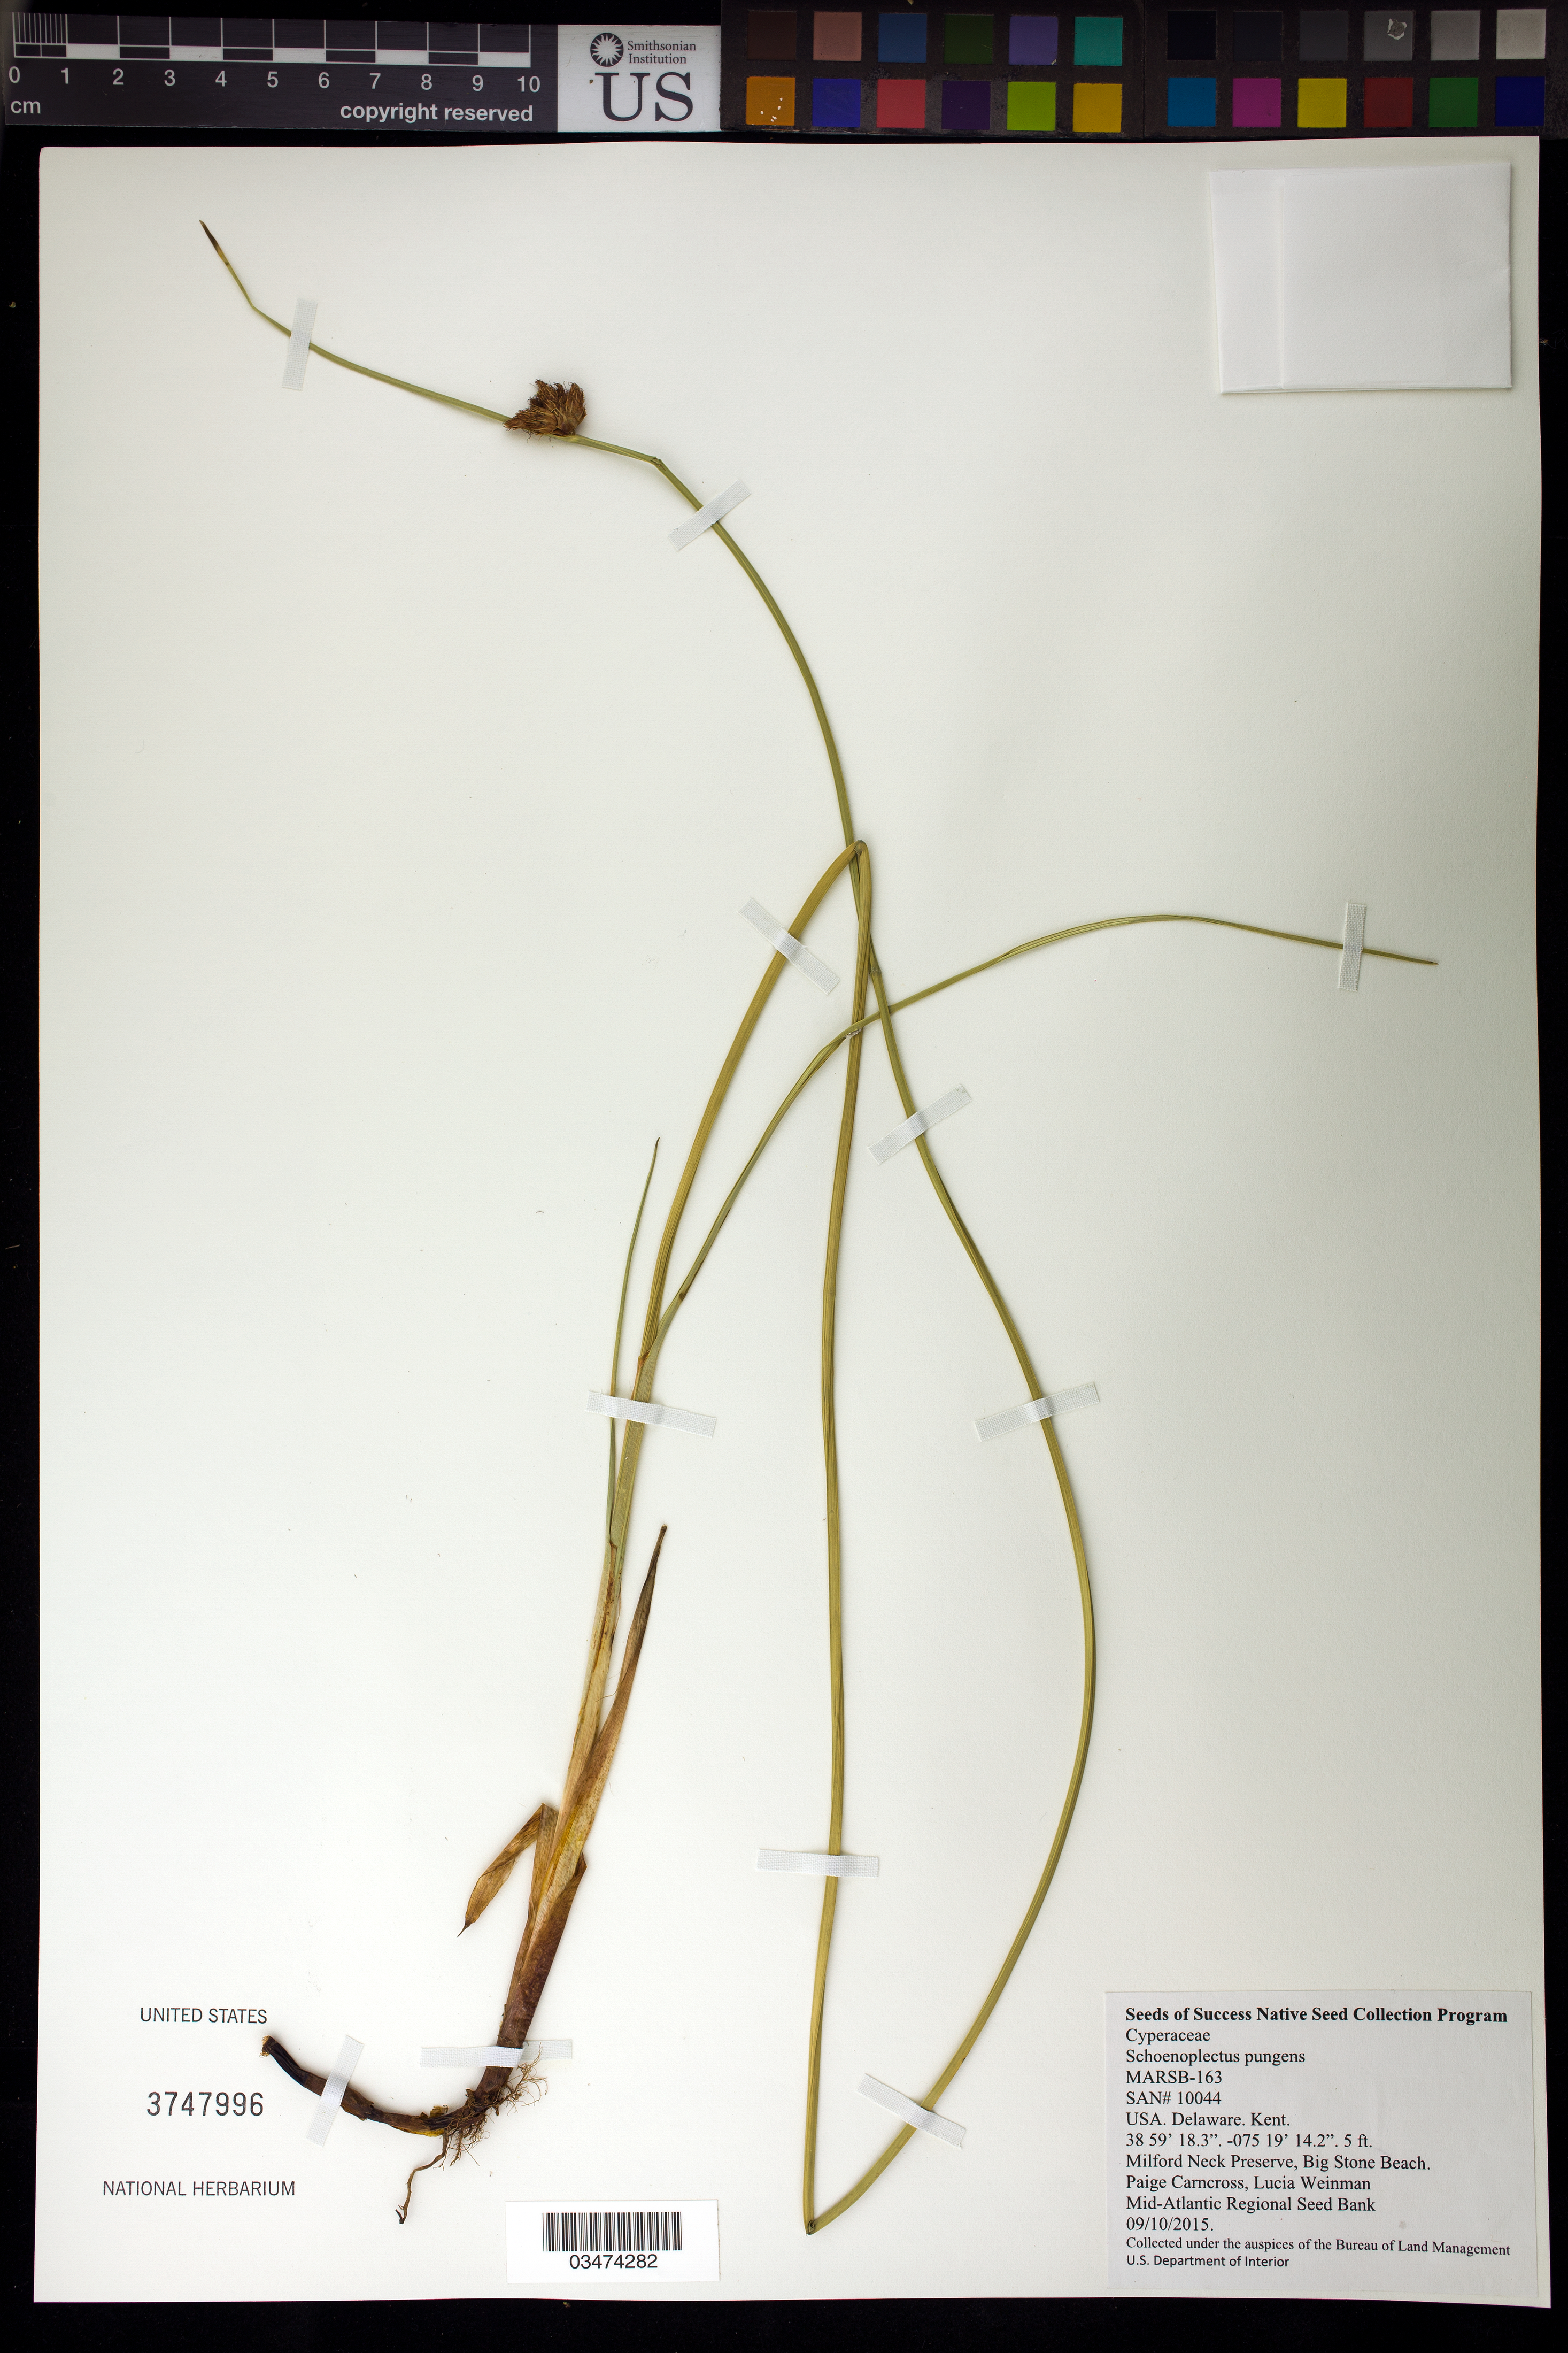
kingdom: Plantae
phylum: Tracheophyta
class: Liliopsida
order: Poales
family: Cyperaceae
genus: Schoenoplectus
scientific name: Schoenoplectus pungens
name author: (Vahl) Palla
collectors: P. Carncross & L. Weinman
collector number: MARSB-163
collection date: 2015-09-10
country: United States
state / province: Delaware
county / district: Kent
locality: Milford Neck Preserve, Big Stone Beach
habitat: High salt marsh/Secondary dune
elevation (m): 2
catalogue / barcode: US 3747996